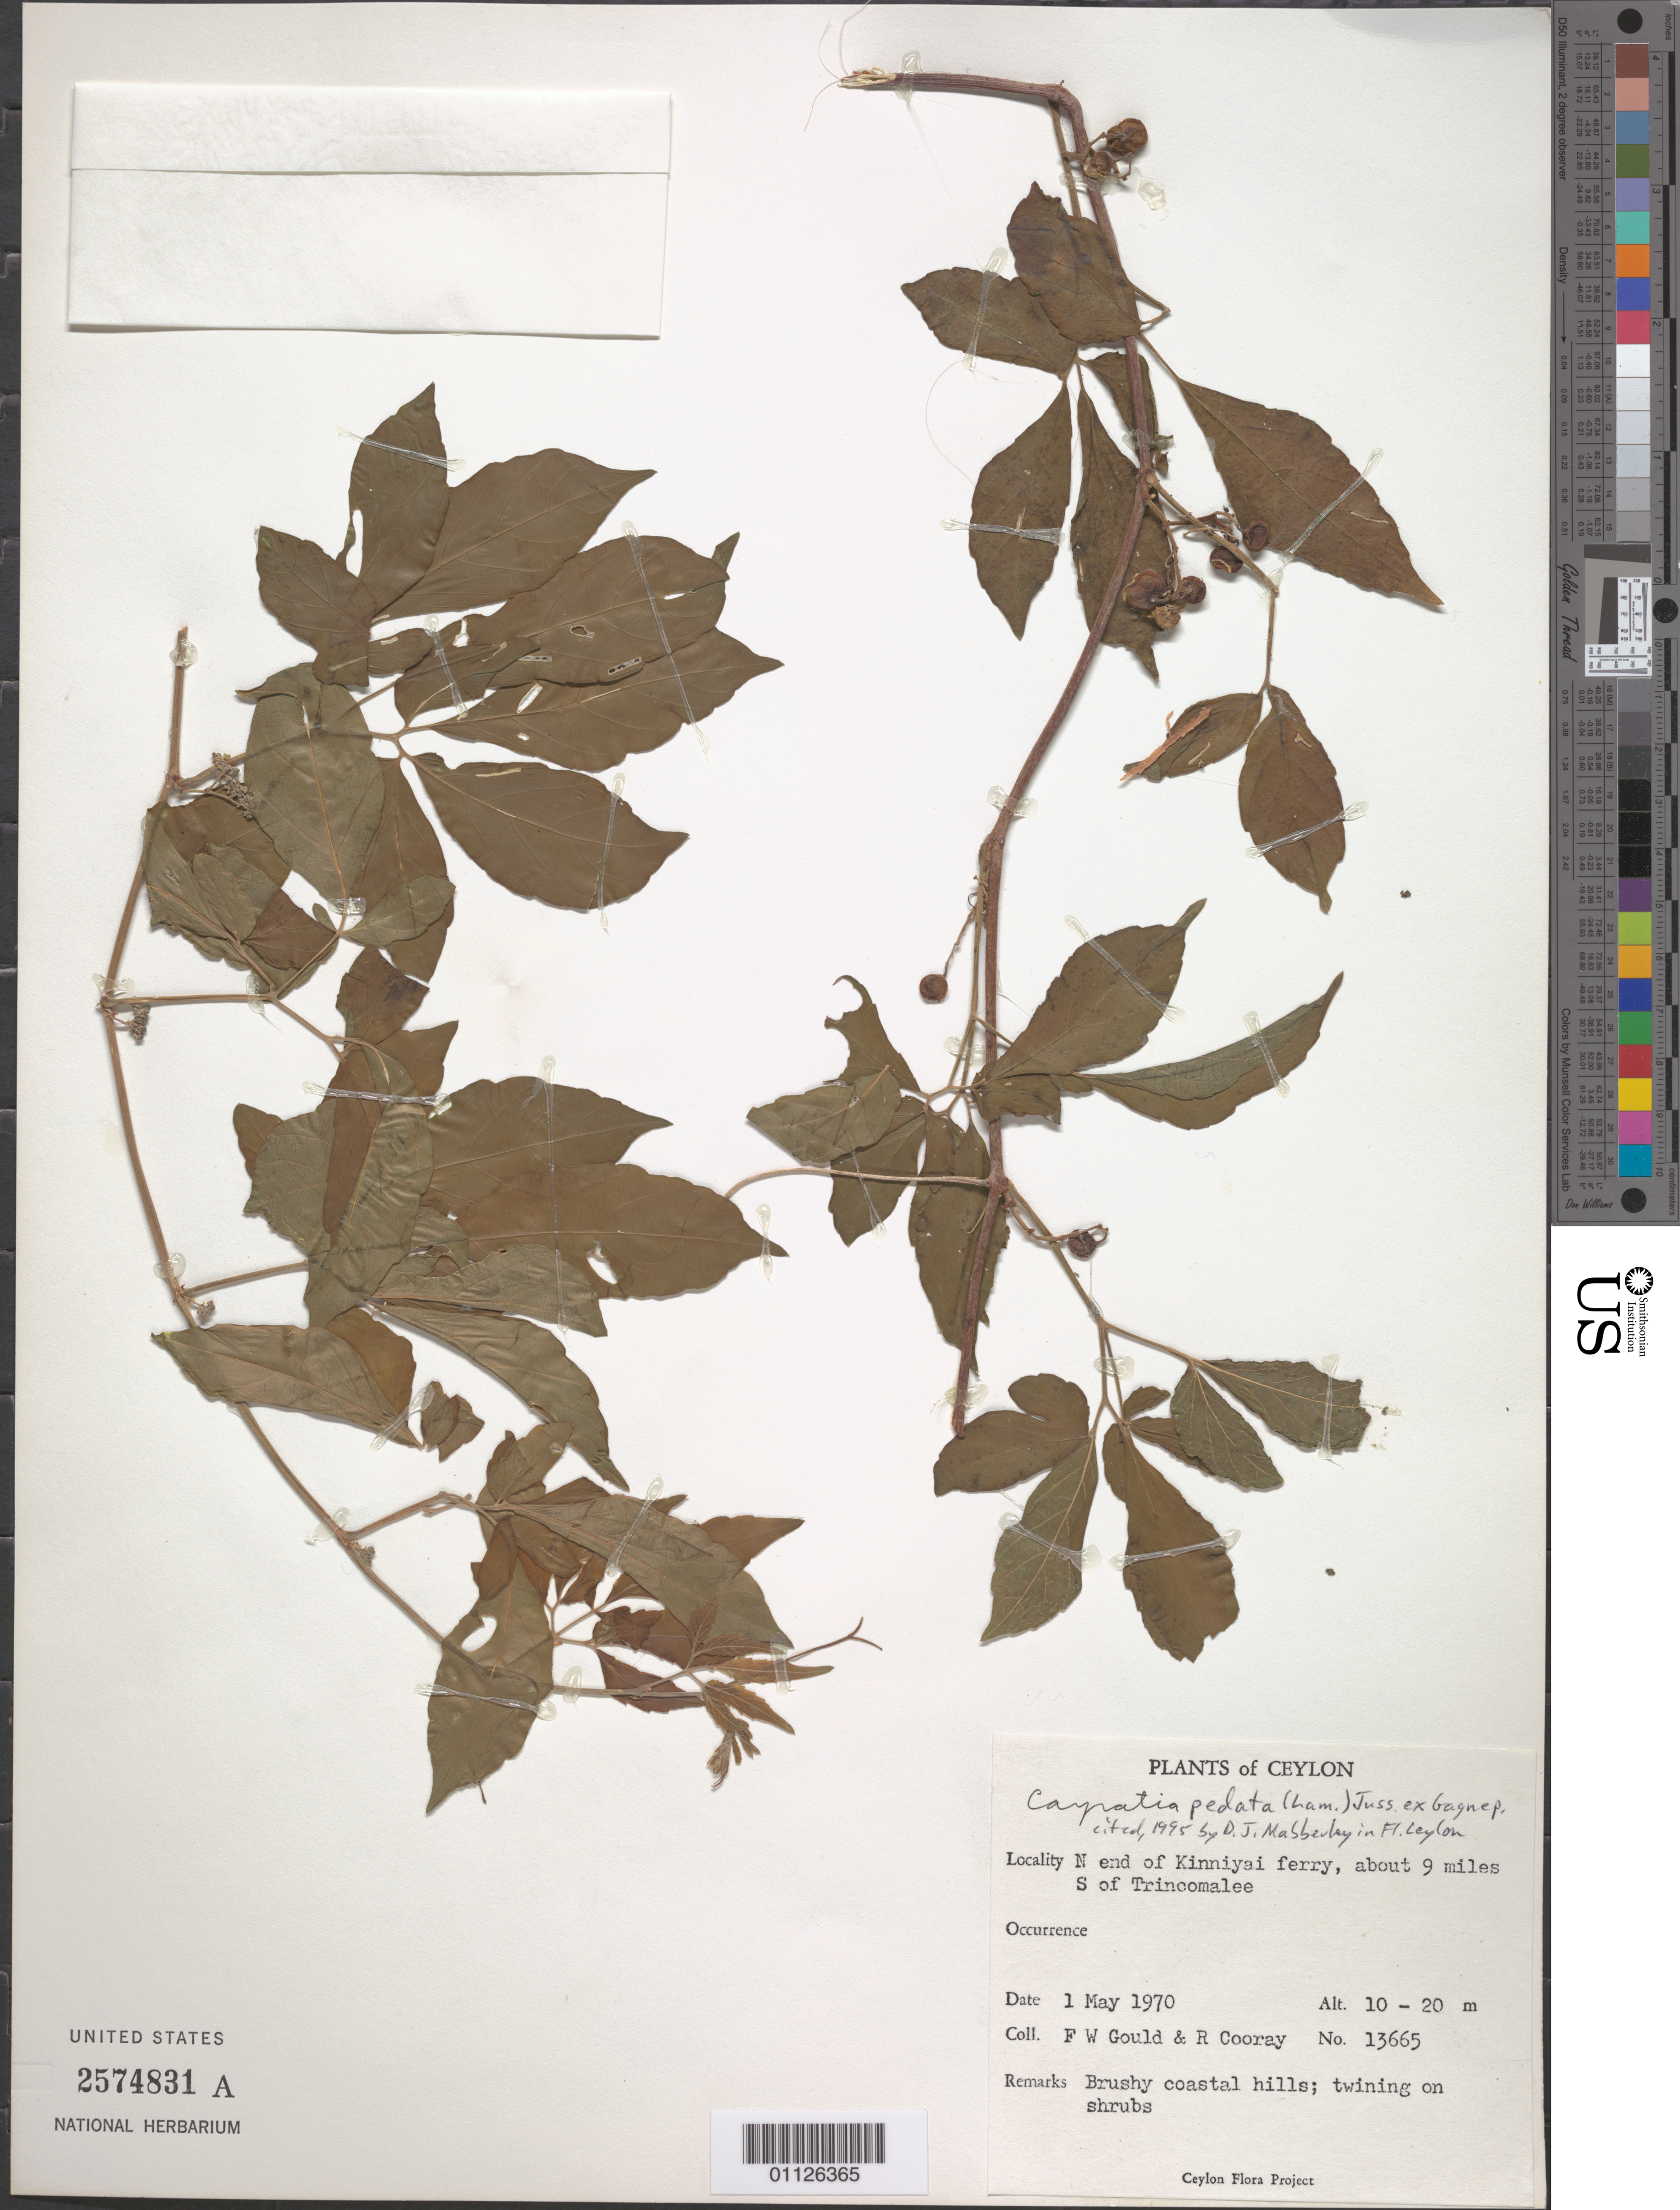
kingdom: Plantae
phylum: Tracheophyta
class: Magnoliopsida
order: Vitales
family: Vitaceae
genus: Cayratia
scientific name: Cayratia pedata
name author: (Lour.) Gagnep.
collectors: F. W. Gould & R. Cooray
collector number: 13665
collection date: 1970-05-01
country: Sri Lanka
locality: N end of Kimmiyai ferry, about 9 mi S of Trincomalee.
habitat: Brushy coastal hills. Twining on shrubs.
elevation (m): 10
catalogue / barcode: US 2574831